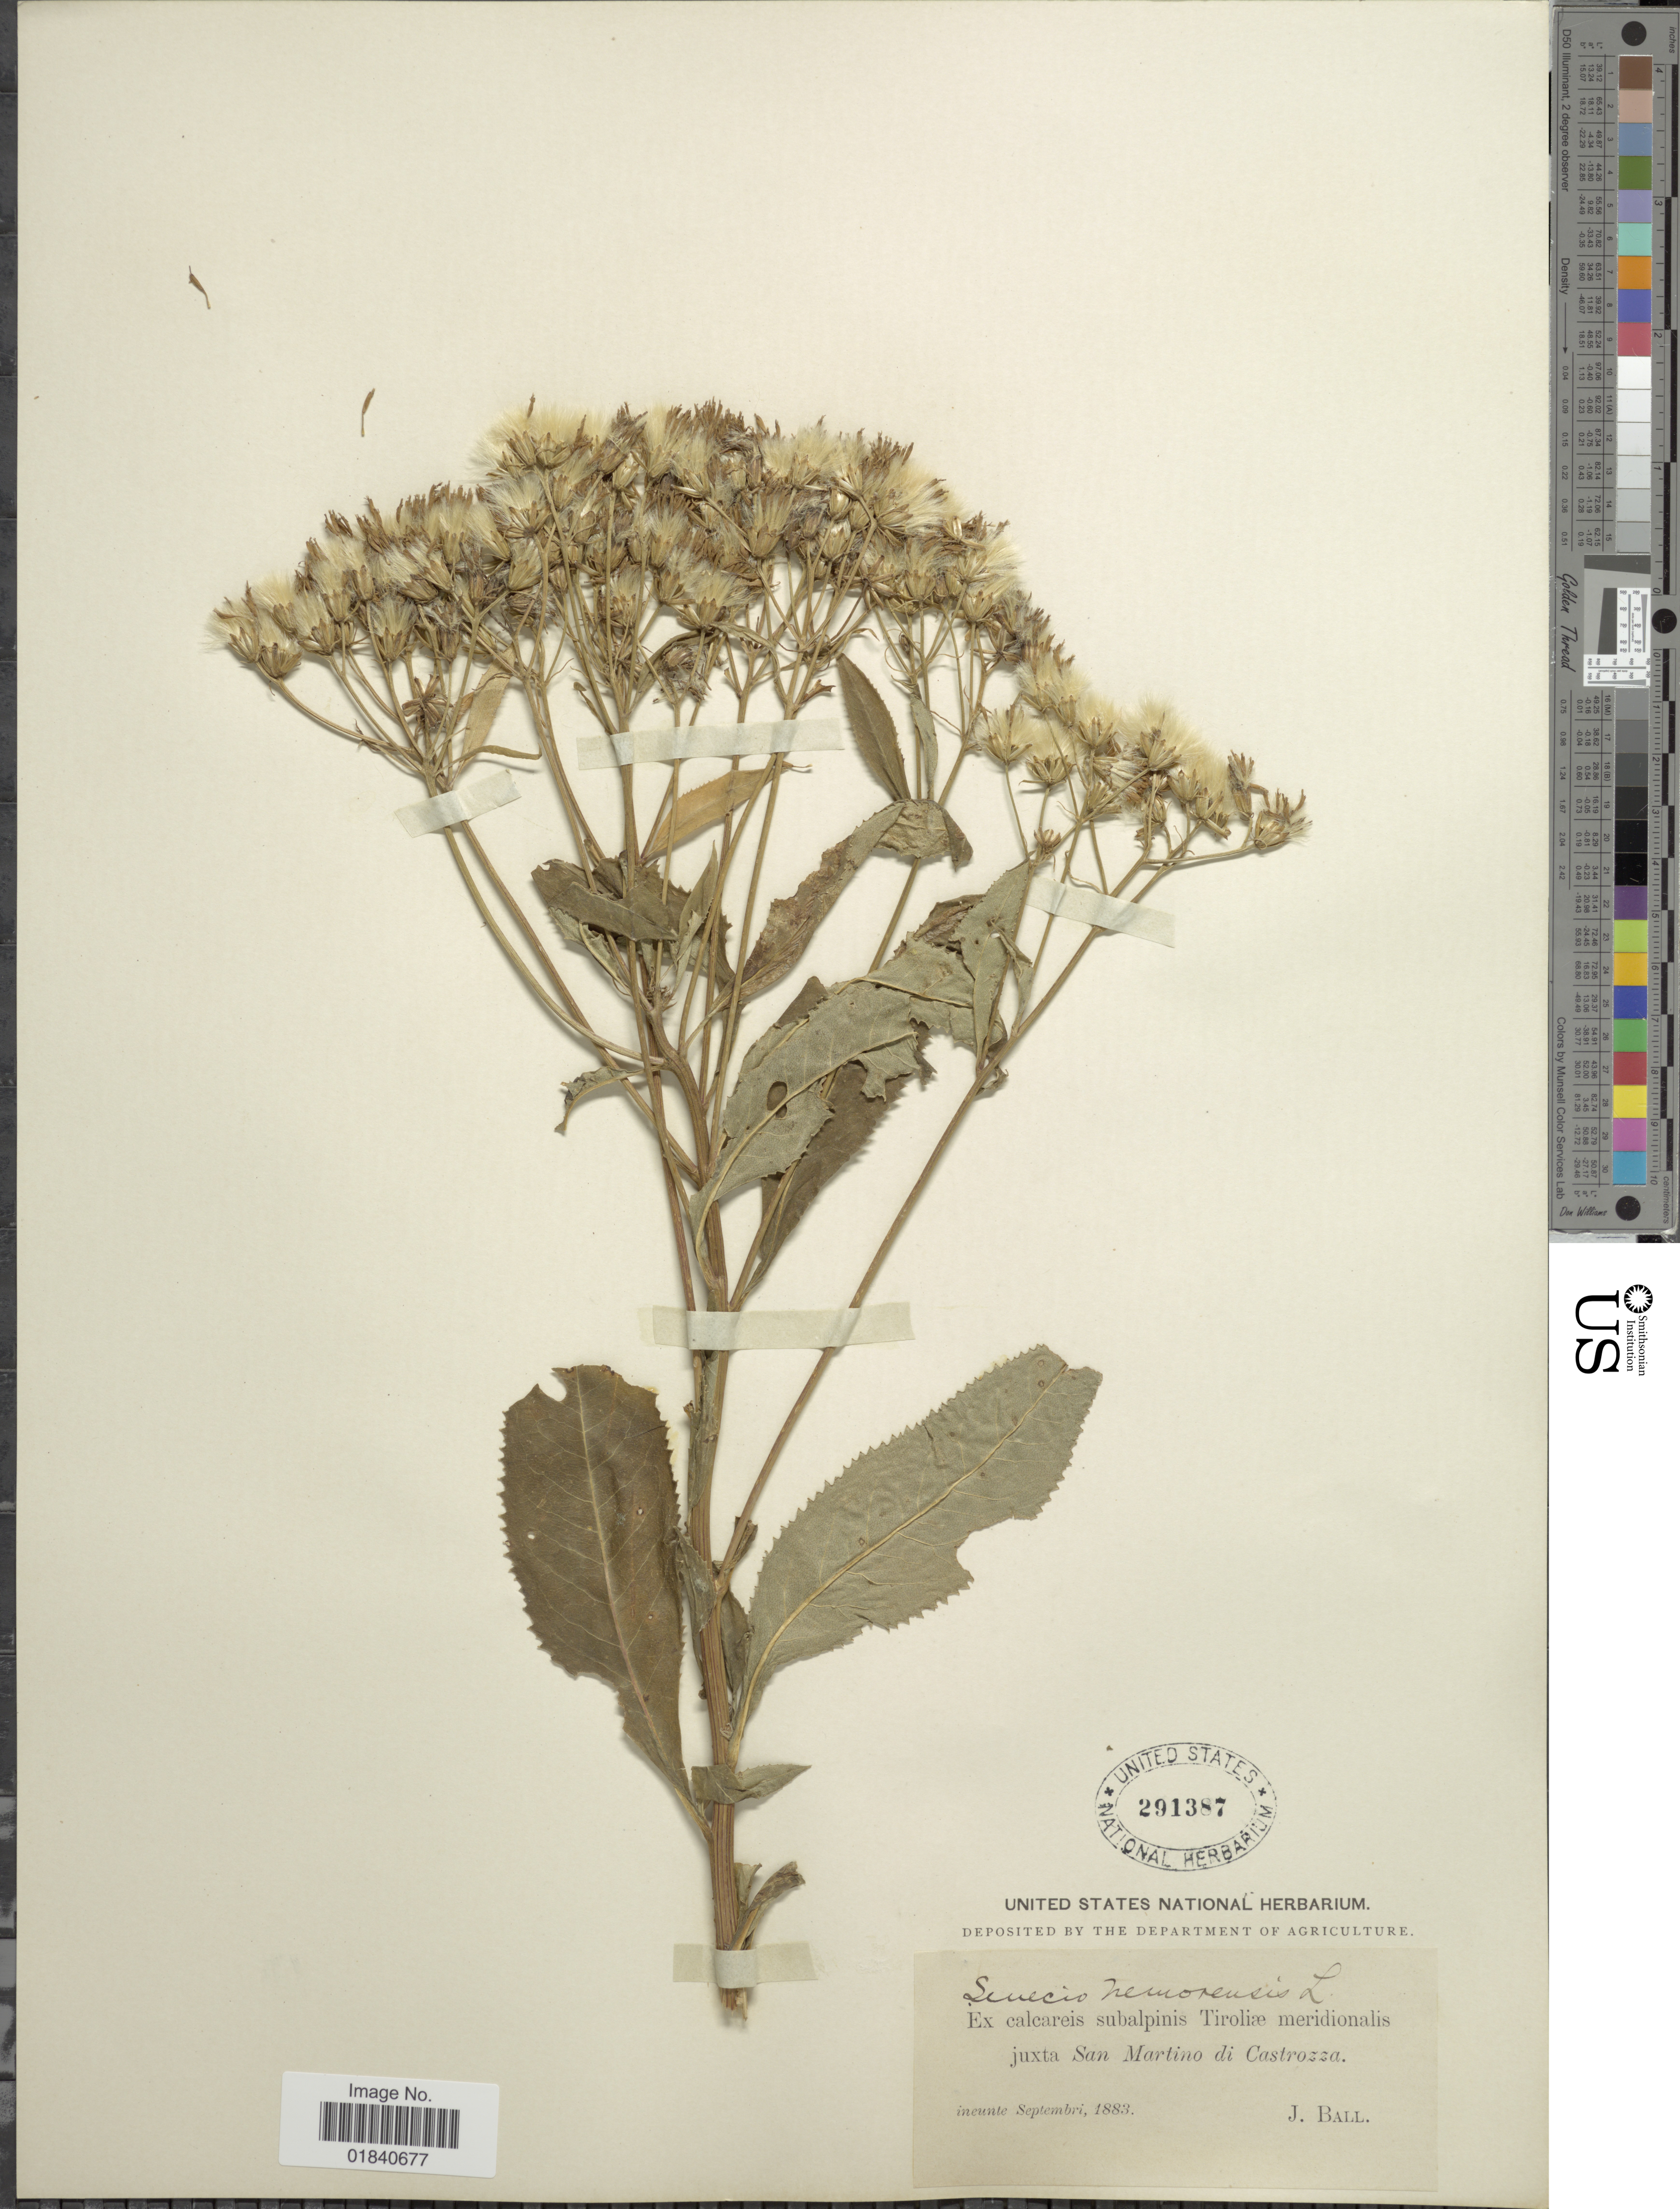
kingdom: Plantae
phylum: Tracheophyta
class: Magnoliopsida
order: Asterales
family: Asteraceae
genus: Senecio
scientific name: Senecio nemorensis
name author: L.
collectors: J. Ball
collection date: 1883-09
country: Italy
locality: Ex calcareis subalpinis Tiroliae meridionalis juxta San Martino di Castrozza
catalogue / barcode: US 291387